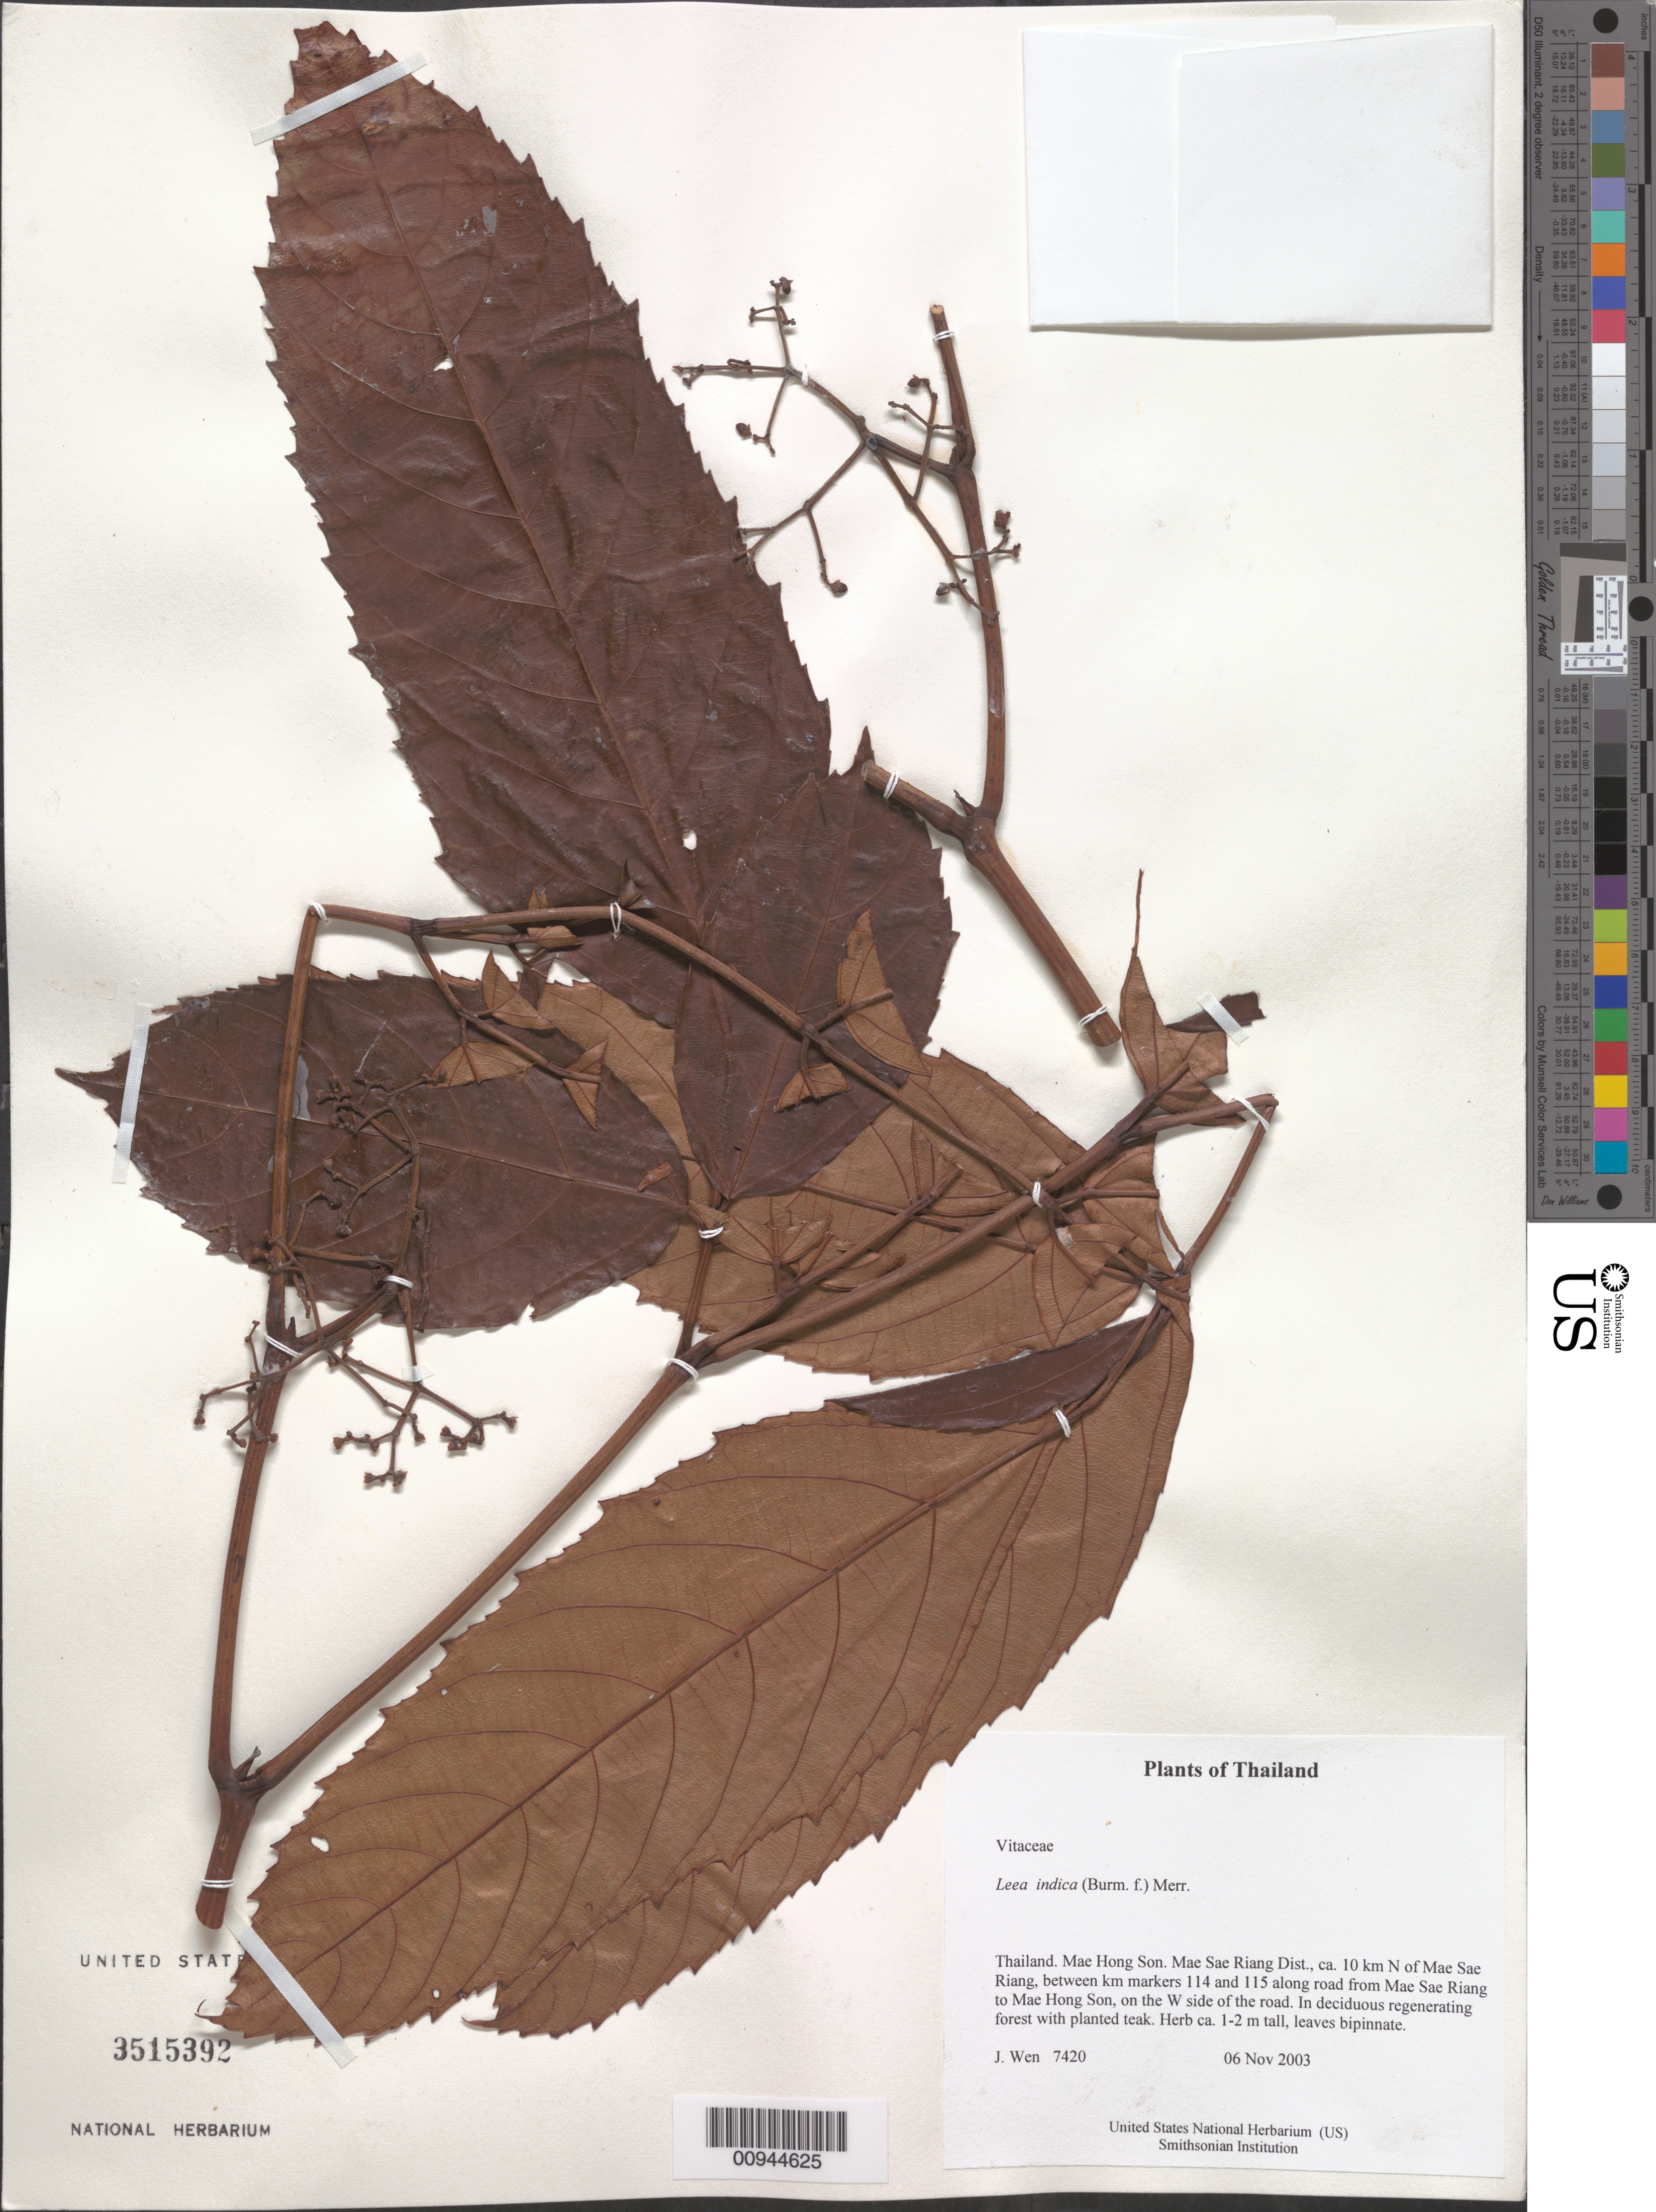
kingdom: Plantae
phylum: Tracheophyta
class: Magnoliopsida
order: Vitales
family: Vitaceae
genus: Leea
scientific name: Leea indica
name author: (Burm. f.) Merr.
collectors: J. Wen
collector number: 7420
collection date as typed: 06 Nov 2003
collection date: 2003-11-06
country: Thailand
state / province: Mae Hong Son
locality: Mae Sae Riang Dist., ca. 10 km N of Mae Sae Riang, between km markers 114 and 115 along road from Mae Sae Riang to Mae Hong Son, on the W side of the road.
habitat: In deciduous regenerating forest with planted teak.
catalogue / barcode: US 3515392